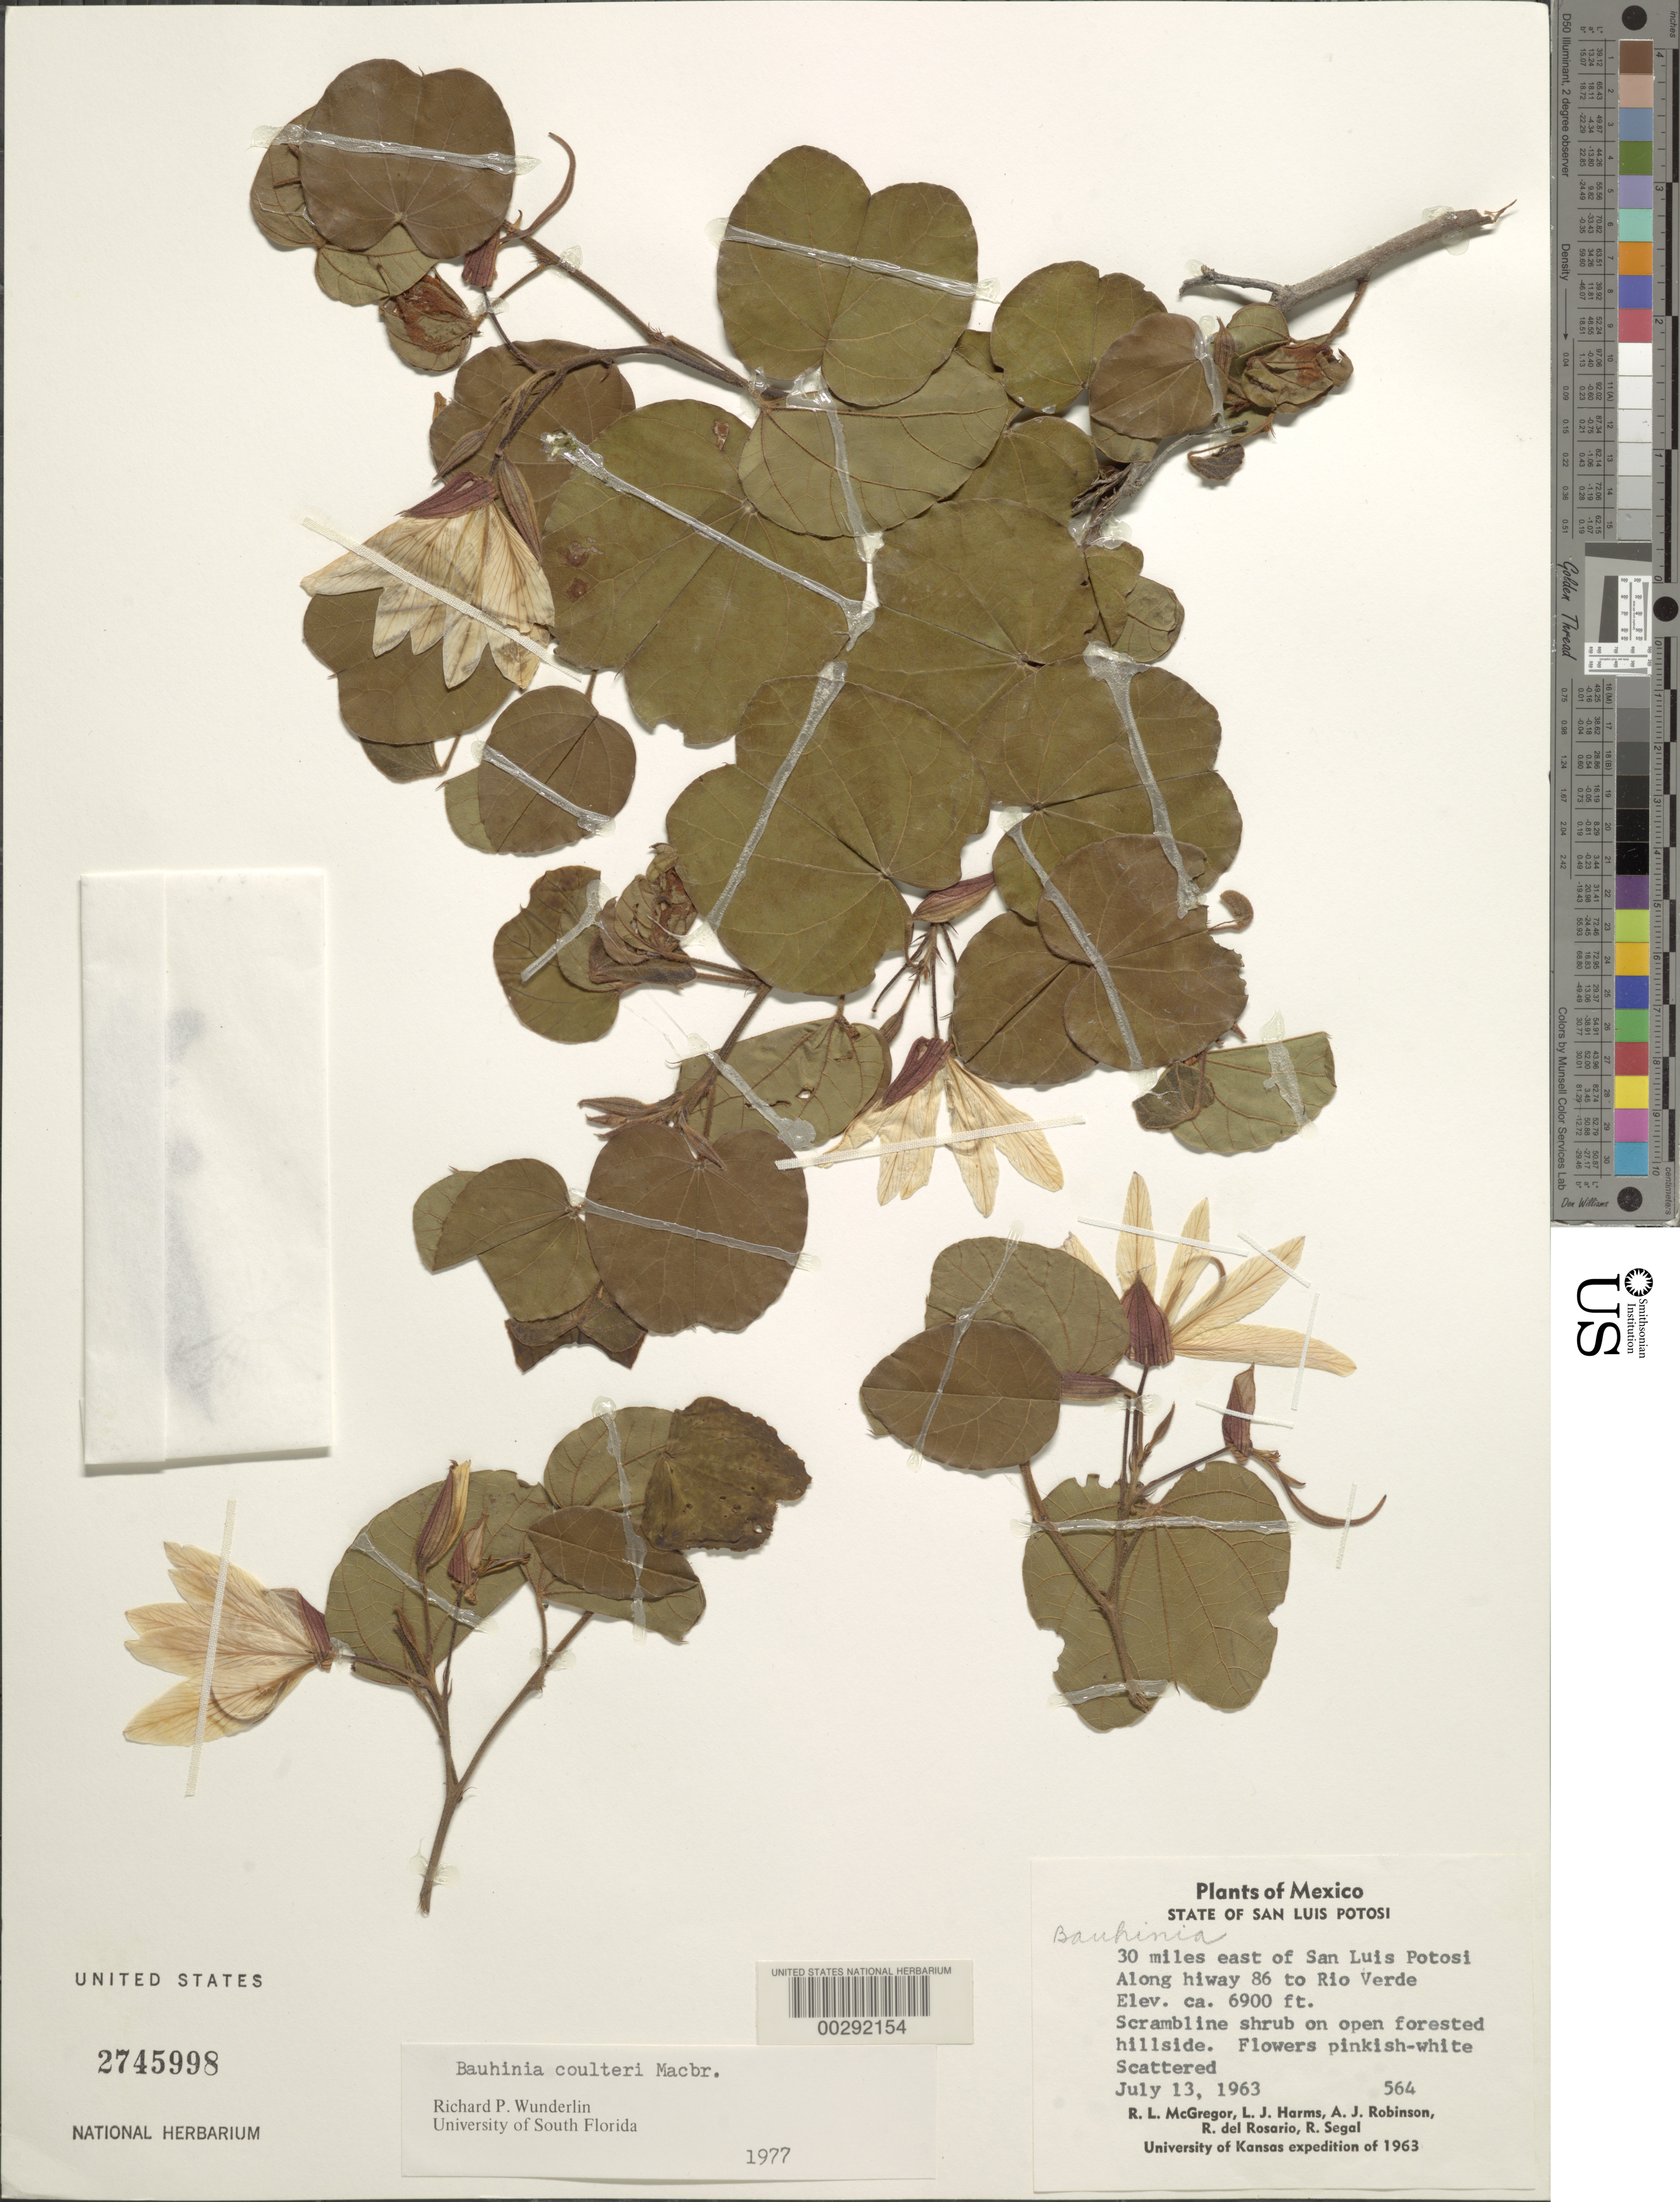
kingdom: Plantae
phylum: Tracheophyta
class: Magnoliopsida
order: Fabales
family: Fabaceae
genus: Bauhinia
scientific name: Bauhinia coulteri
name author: J.F. Macbr.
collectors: R. L. McGregor, L. Harms, A. J. Robinson, R. del Rosario & R. Segal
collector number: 564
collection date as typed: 13 Jul 1963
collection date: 1963-07-13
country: Mexico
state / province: San Luis Potosí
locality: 30 mi E of San Luis Potosi, along highway 86 to Rio Verde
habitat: Open forested hillside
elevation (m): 2103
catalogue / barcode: US 2745998